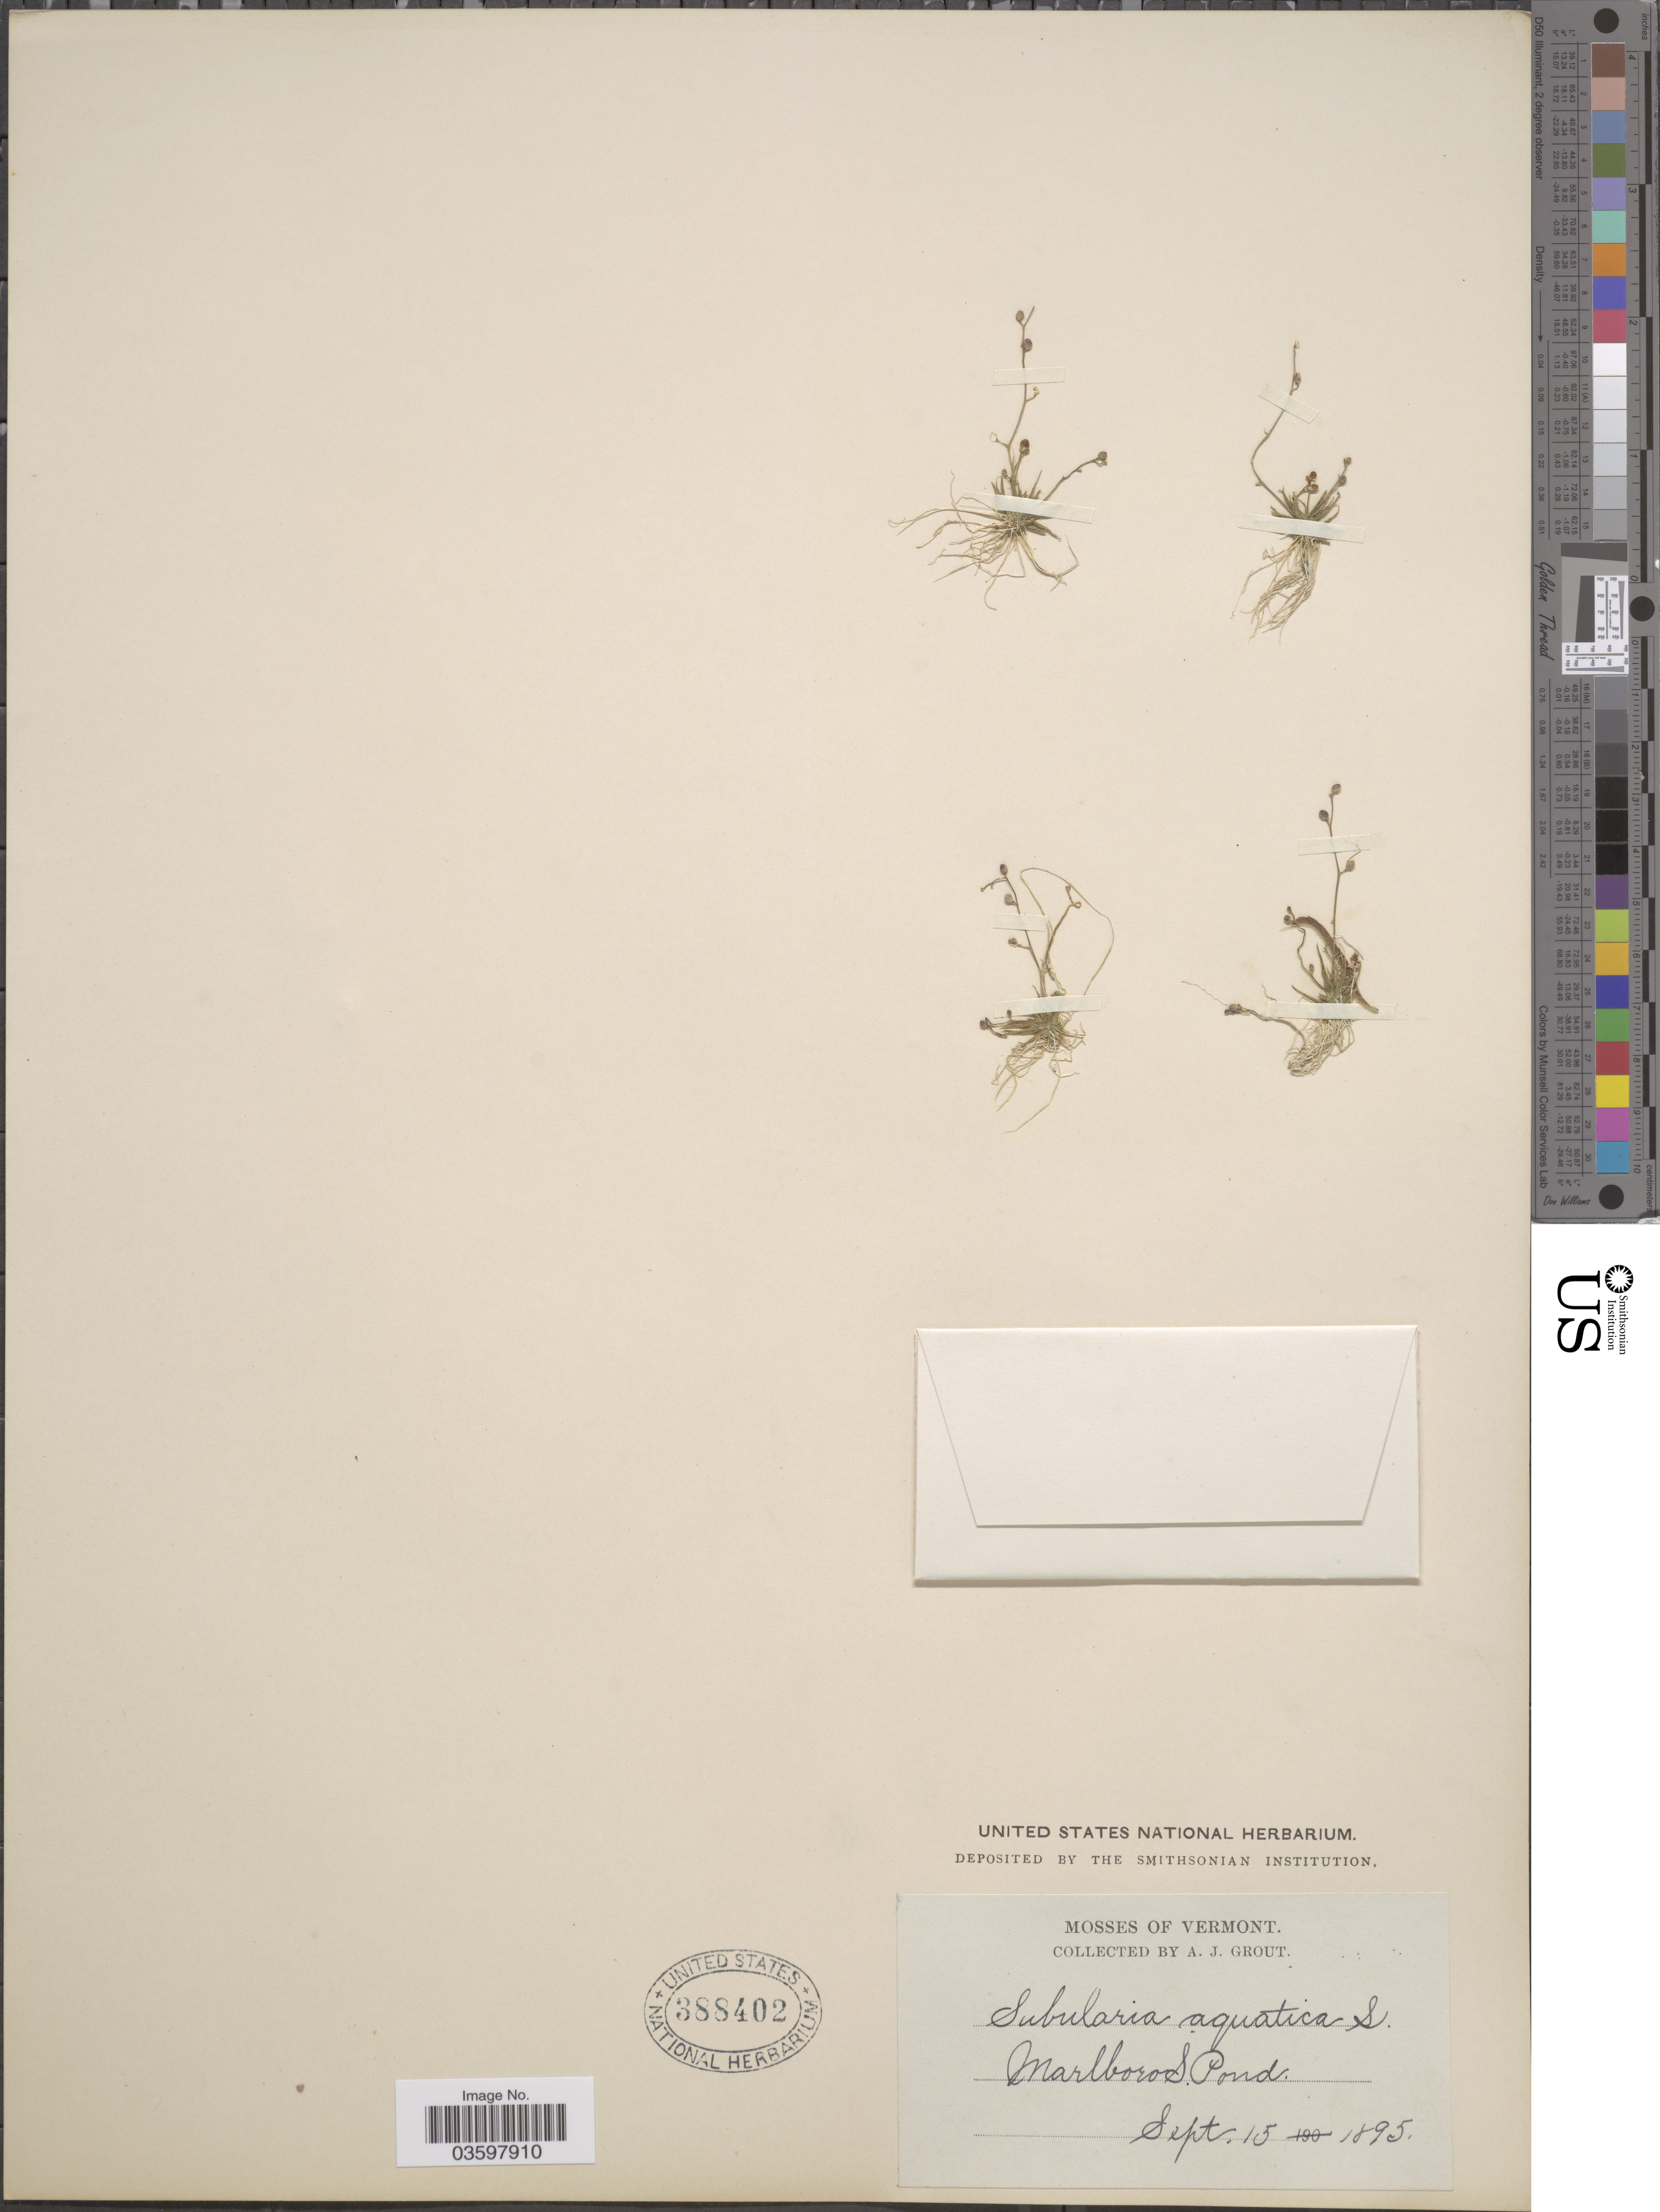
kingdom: Plantae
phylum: Tracheophyta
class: Magnoliopsida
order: Brassicales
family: Brassicaceae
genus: Subularia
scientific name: Subularia aquatica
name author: L.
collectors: A. J. Grout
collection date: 1895-09-15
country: United States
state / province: Vermont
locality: Marlboro S. Pond.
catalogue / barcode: US 388402